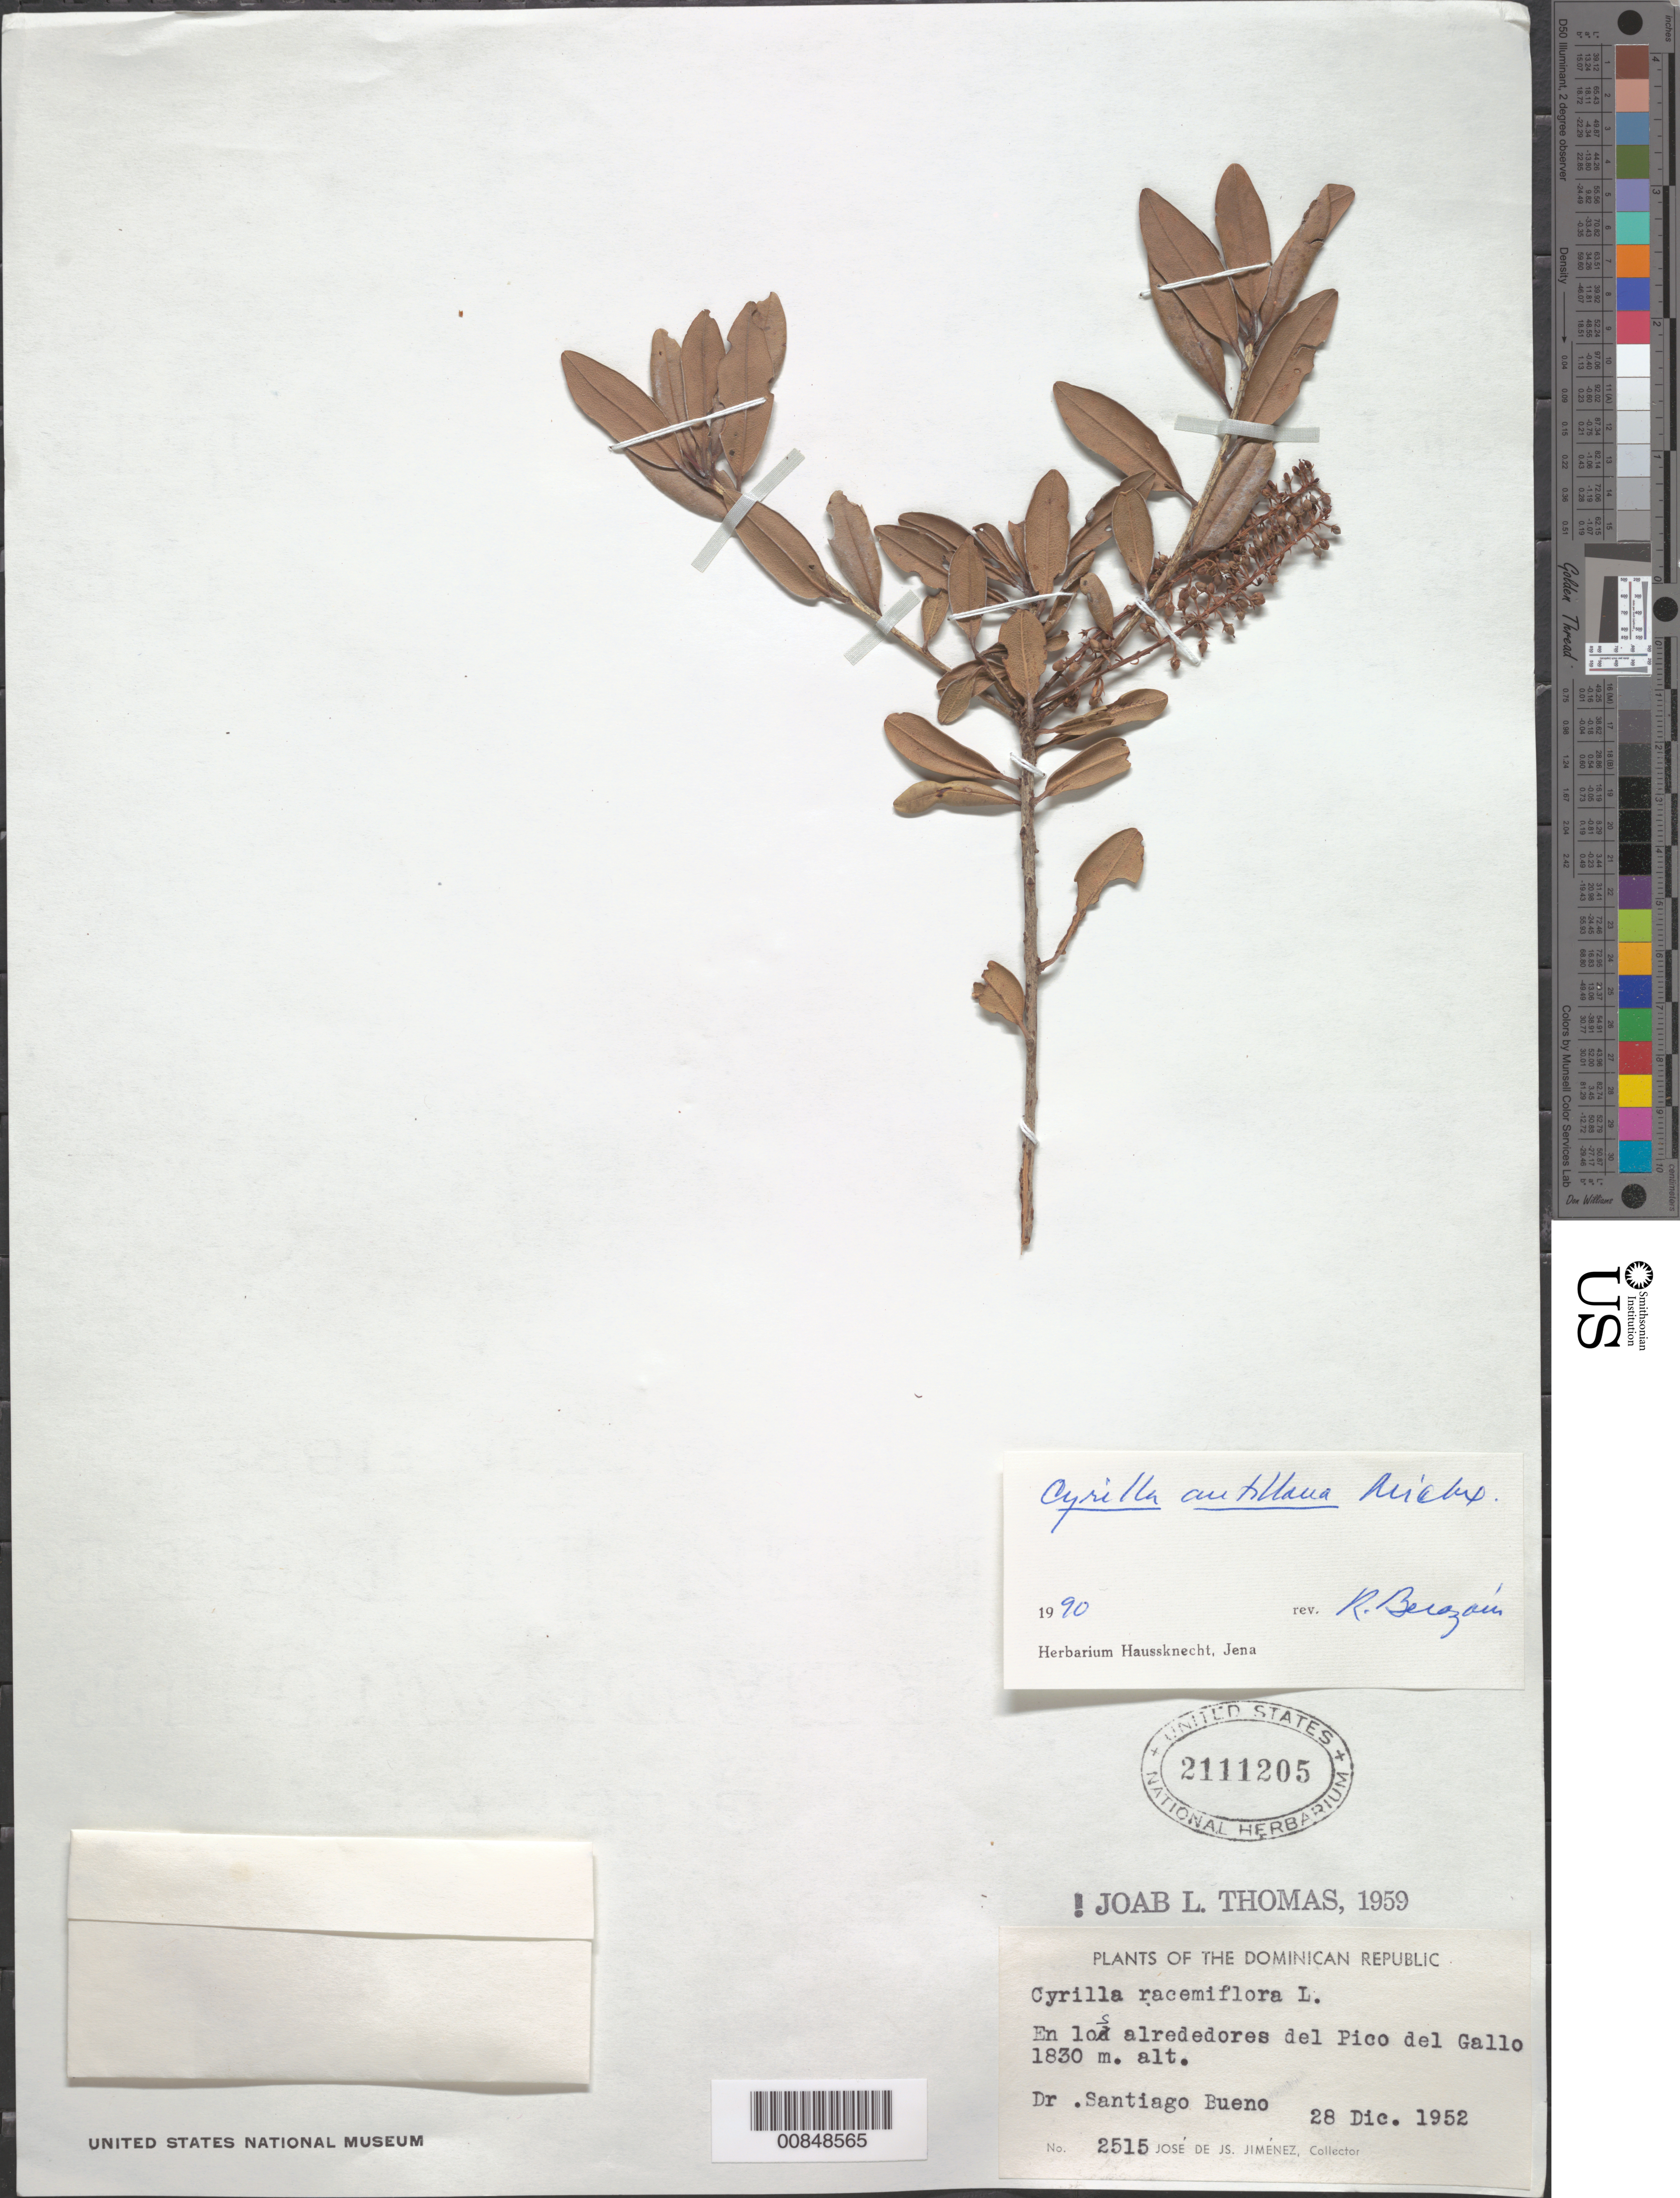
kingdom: Plantae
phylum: Tracheophyta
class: Magnoliopsida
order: Ericales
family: Cyrillaceae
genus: Cyrilla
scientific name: Cyrilla racemiflora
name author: L.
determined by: Berazaín, R.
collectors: J. J. Jiménez Almonte & S. Bueno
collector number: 2515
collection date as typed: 28 Dec 1952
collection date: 1952-12-28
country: Dominican Republic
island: Hispaniola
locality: En los alrededores del Pico del Gallo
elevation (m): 1830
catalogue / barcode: US 2111205